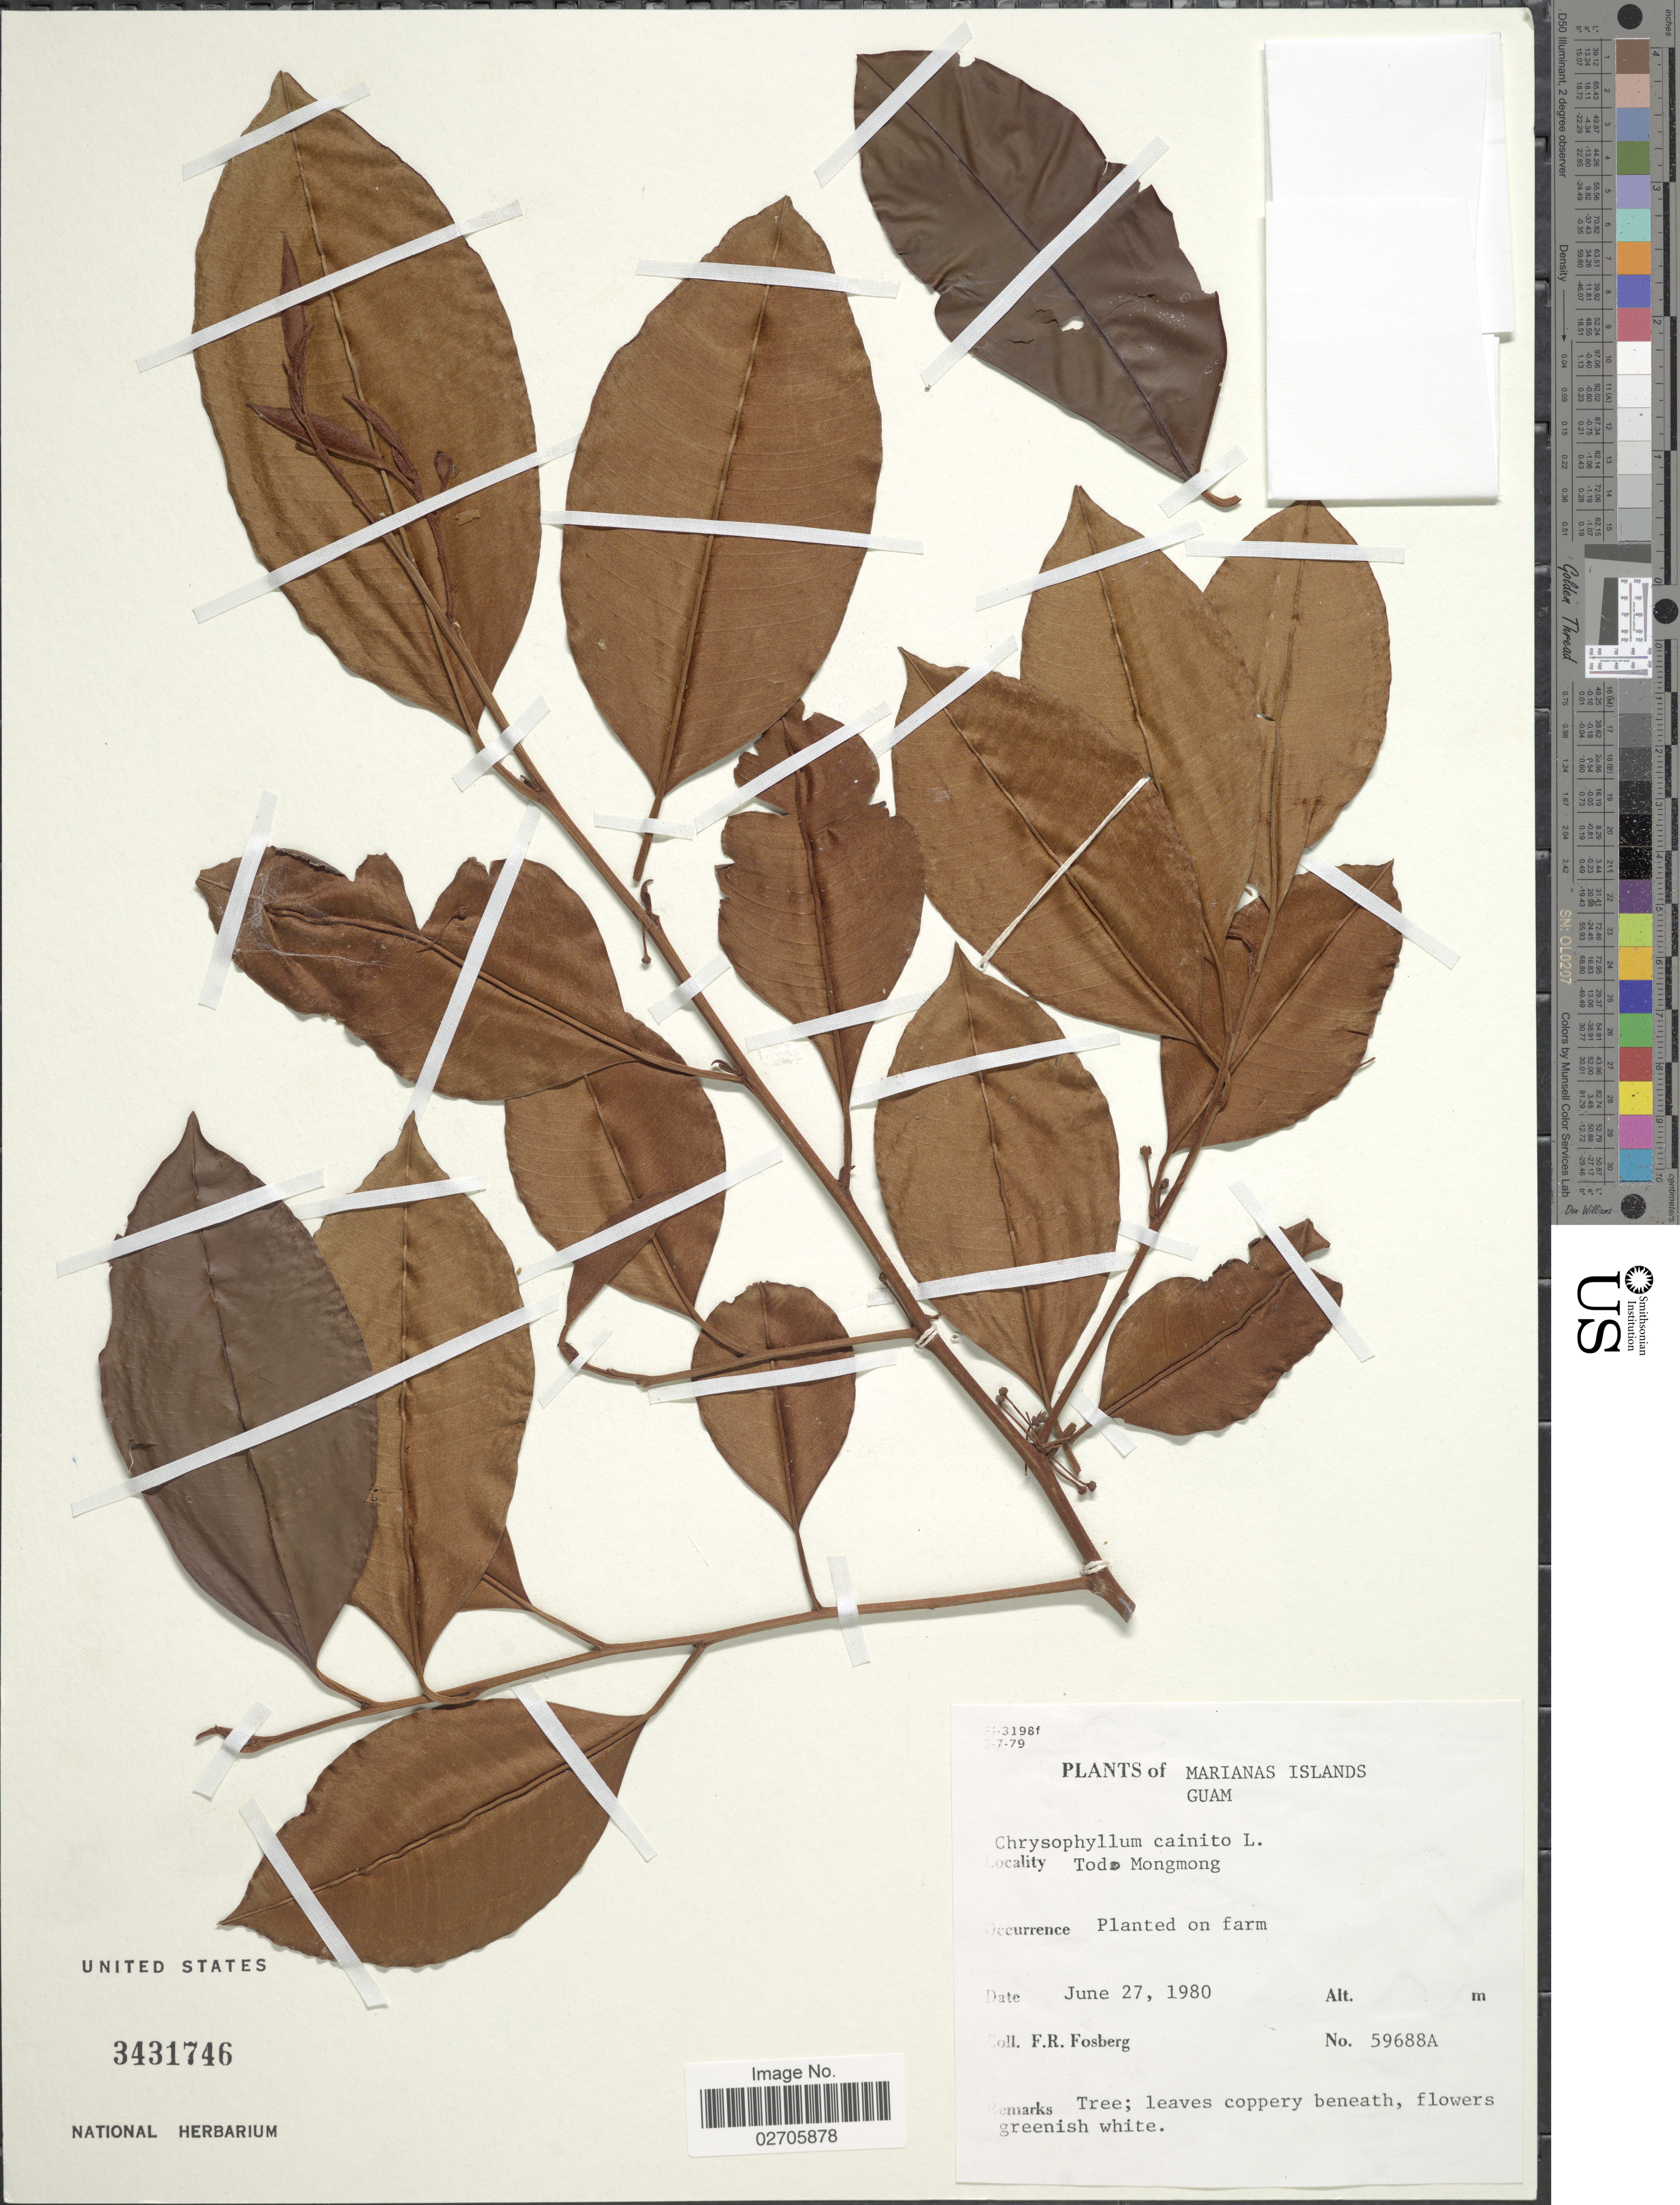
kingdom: Plantae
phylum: Tracheophyta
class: Magnoliopsida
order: Ericales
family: Sapotaceae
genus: Chrysophyllum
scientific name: Chrysophyllum cainito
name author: L.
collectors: F. R. Fosberg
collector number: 59688A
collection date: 1980-06-27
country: Guam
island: Guam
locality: Marianas Islands, Todo Mongmong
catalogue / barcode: US 3431746